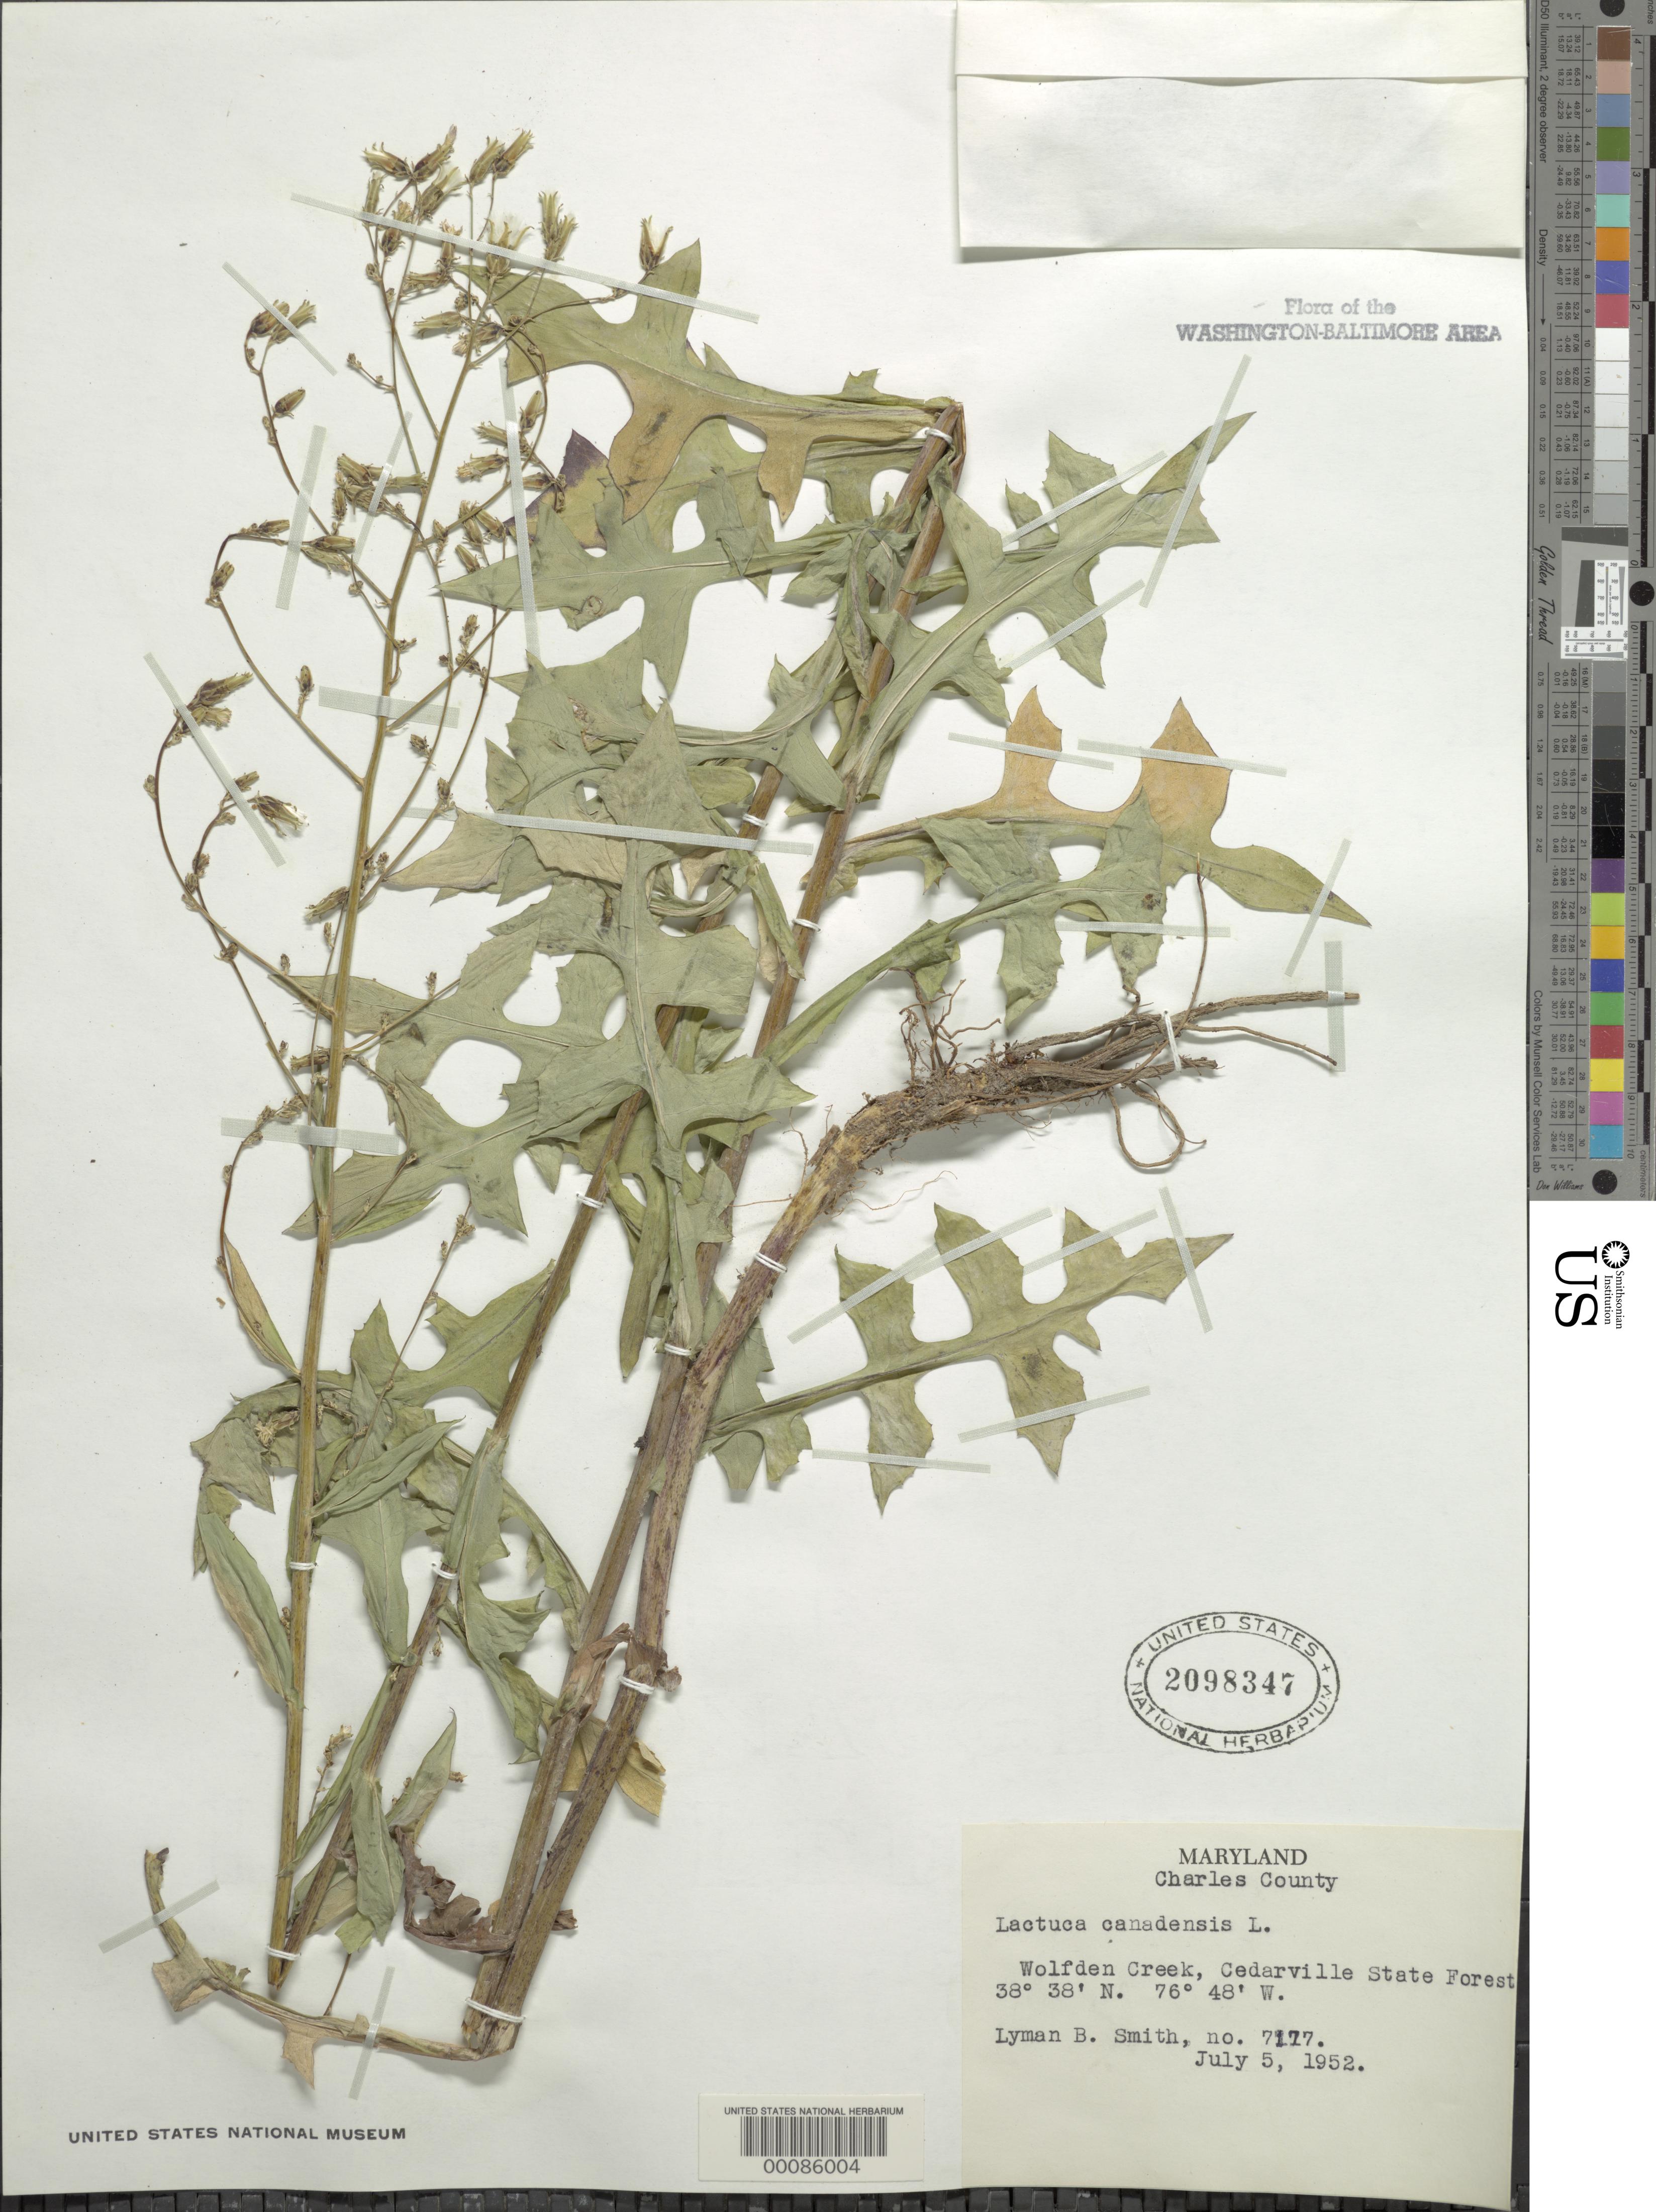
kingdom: Plantae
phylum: Tracheophyta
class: Magnoliopsida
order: Asterales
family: Asteraceae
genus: Lactuca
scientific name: Lactuca canadensis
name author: L.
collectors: L. Smith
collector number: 71770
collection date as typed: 05 Jul 1952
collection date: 1952-07-05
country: United States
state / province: Maryland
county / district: Charles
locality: Wolfden Creek Cedarville State Forest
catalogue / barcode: US 2098347